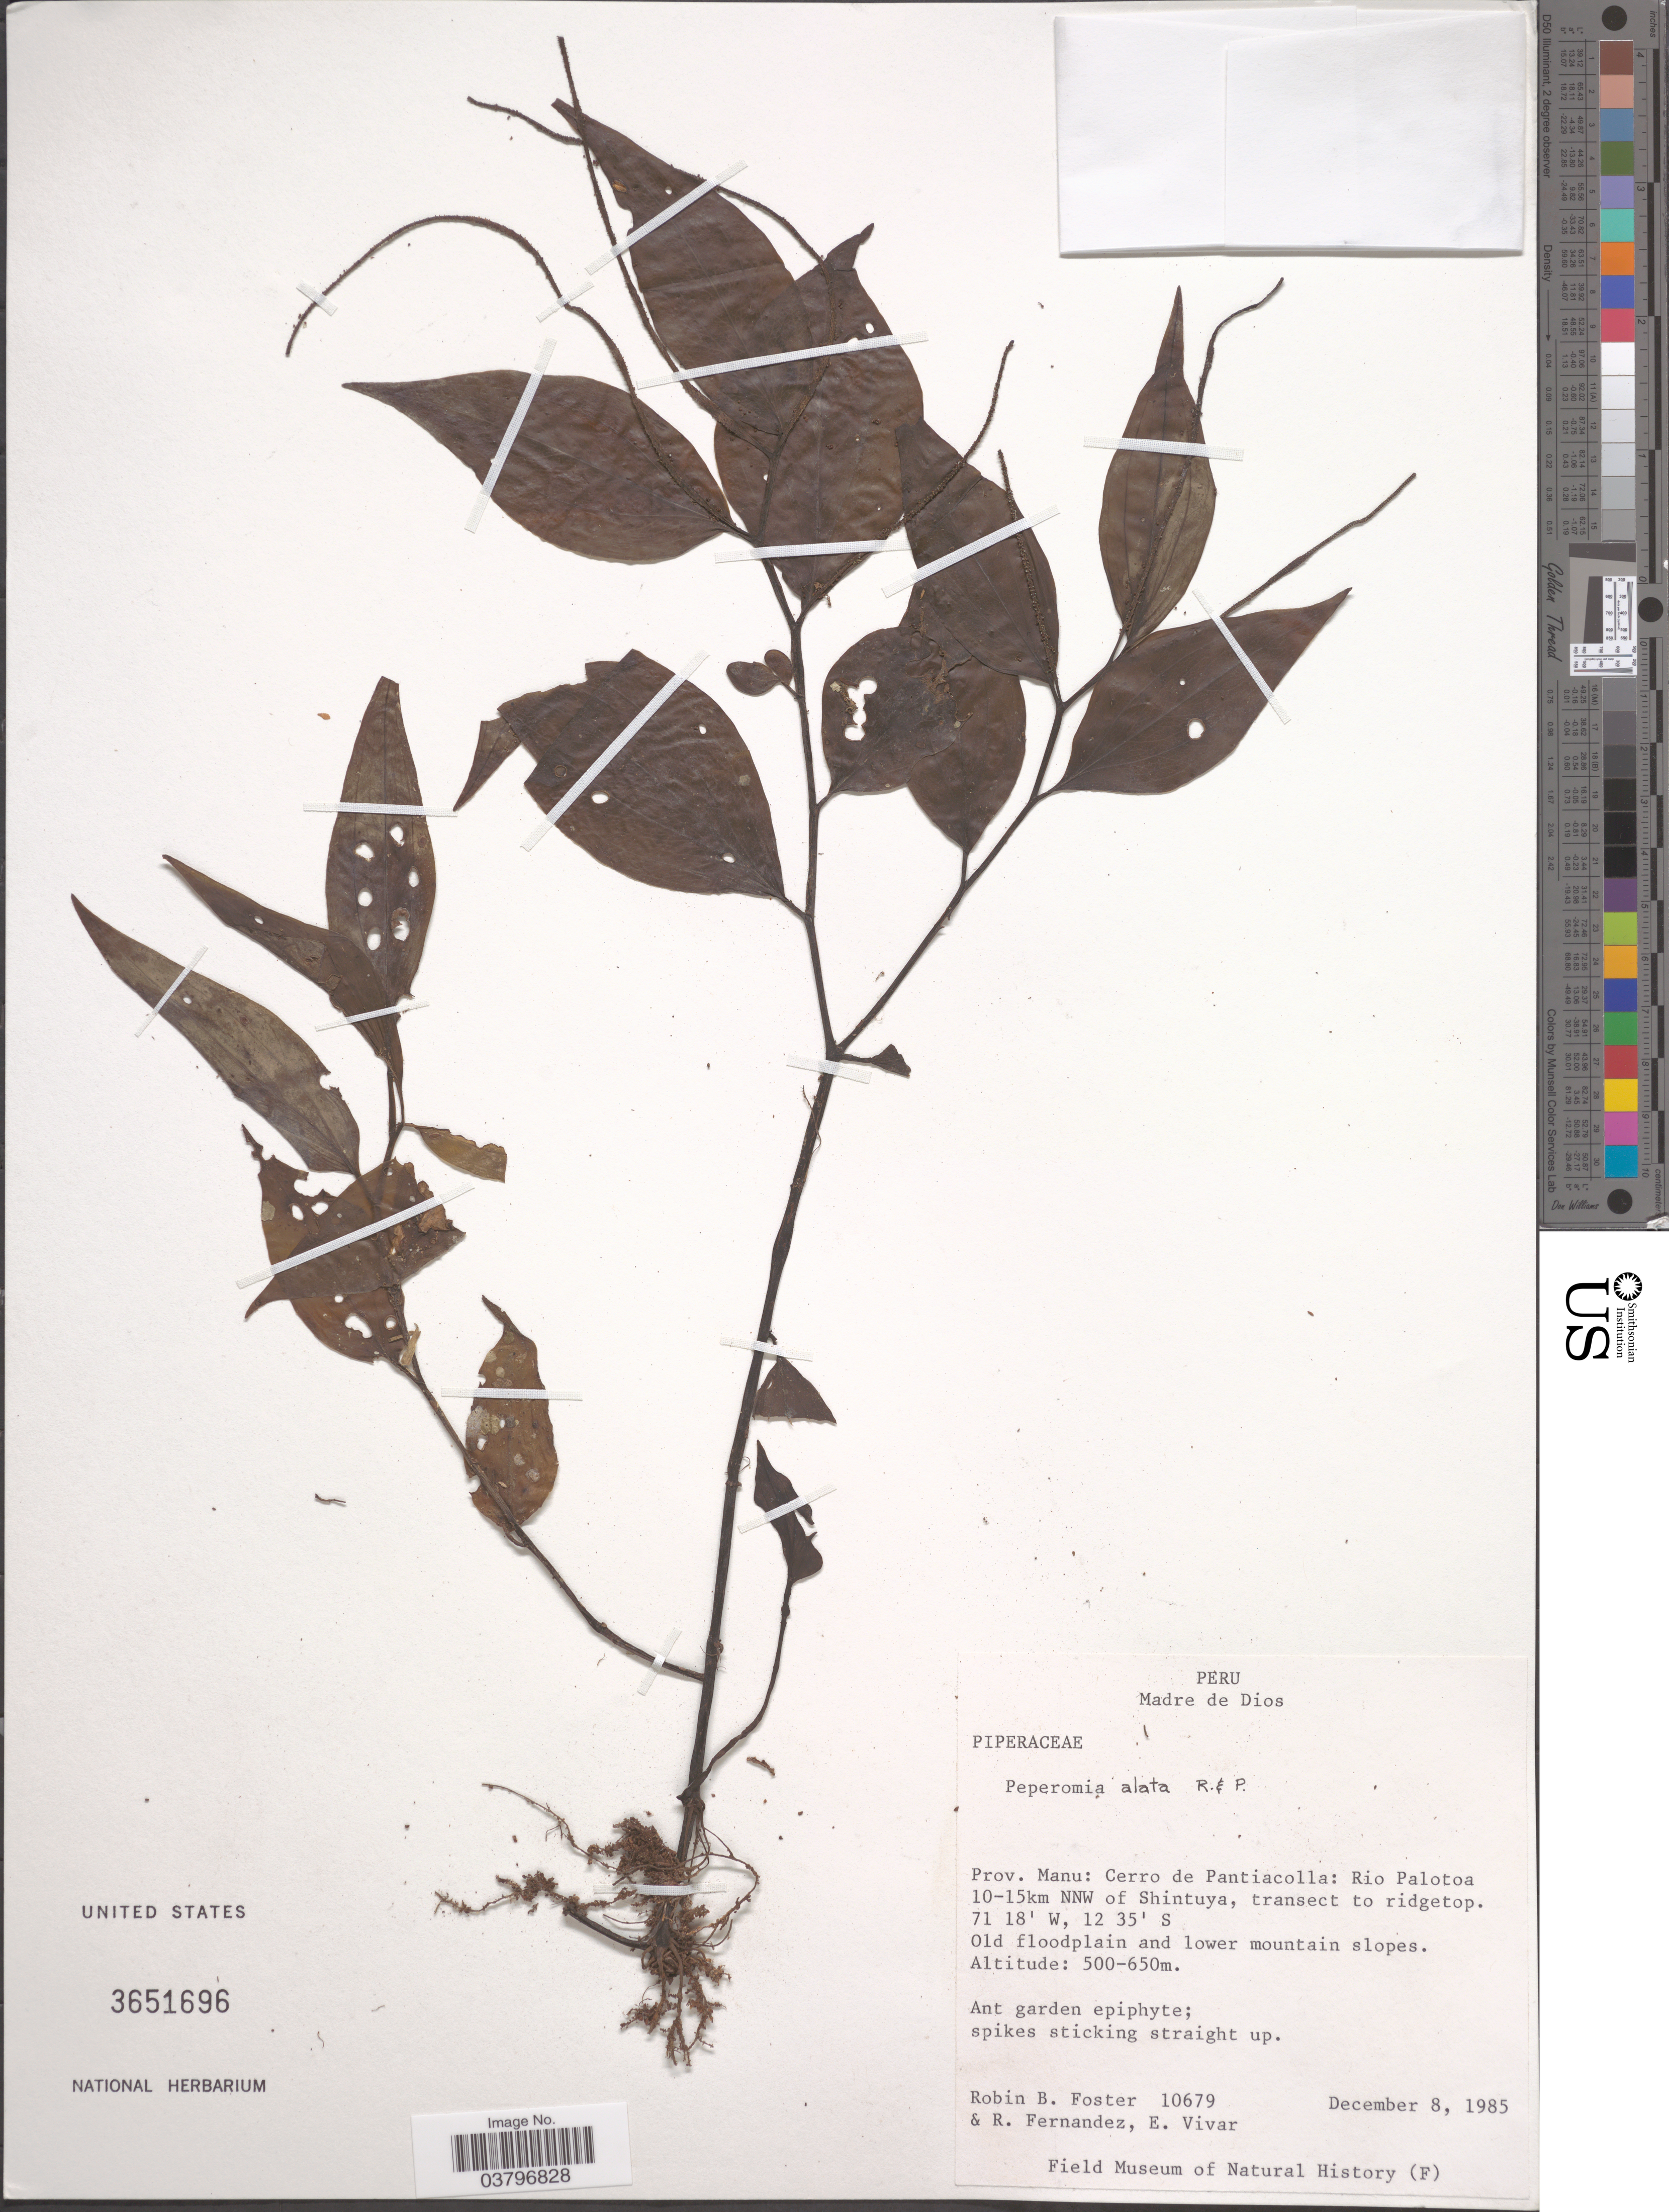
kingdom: Plantae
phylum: Tracheophyta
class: Magnoliopsida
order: Piperales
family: Piperaceae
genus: Peperomia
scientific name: Peperomia alata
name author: Ruiz & Pav.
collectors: R. B. Foster, R. Fernandez & E. Vivar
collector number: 10679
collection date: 1985-12-08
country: Peru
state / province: Madre de Dios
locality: Prov. Manu: Cerro de Pantiacolla: Rio Palotoa 10-15km NNW of Shintuya, transect to ridgetop.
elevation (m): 500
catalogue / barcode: US 3651696